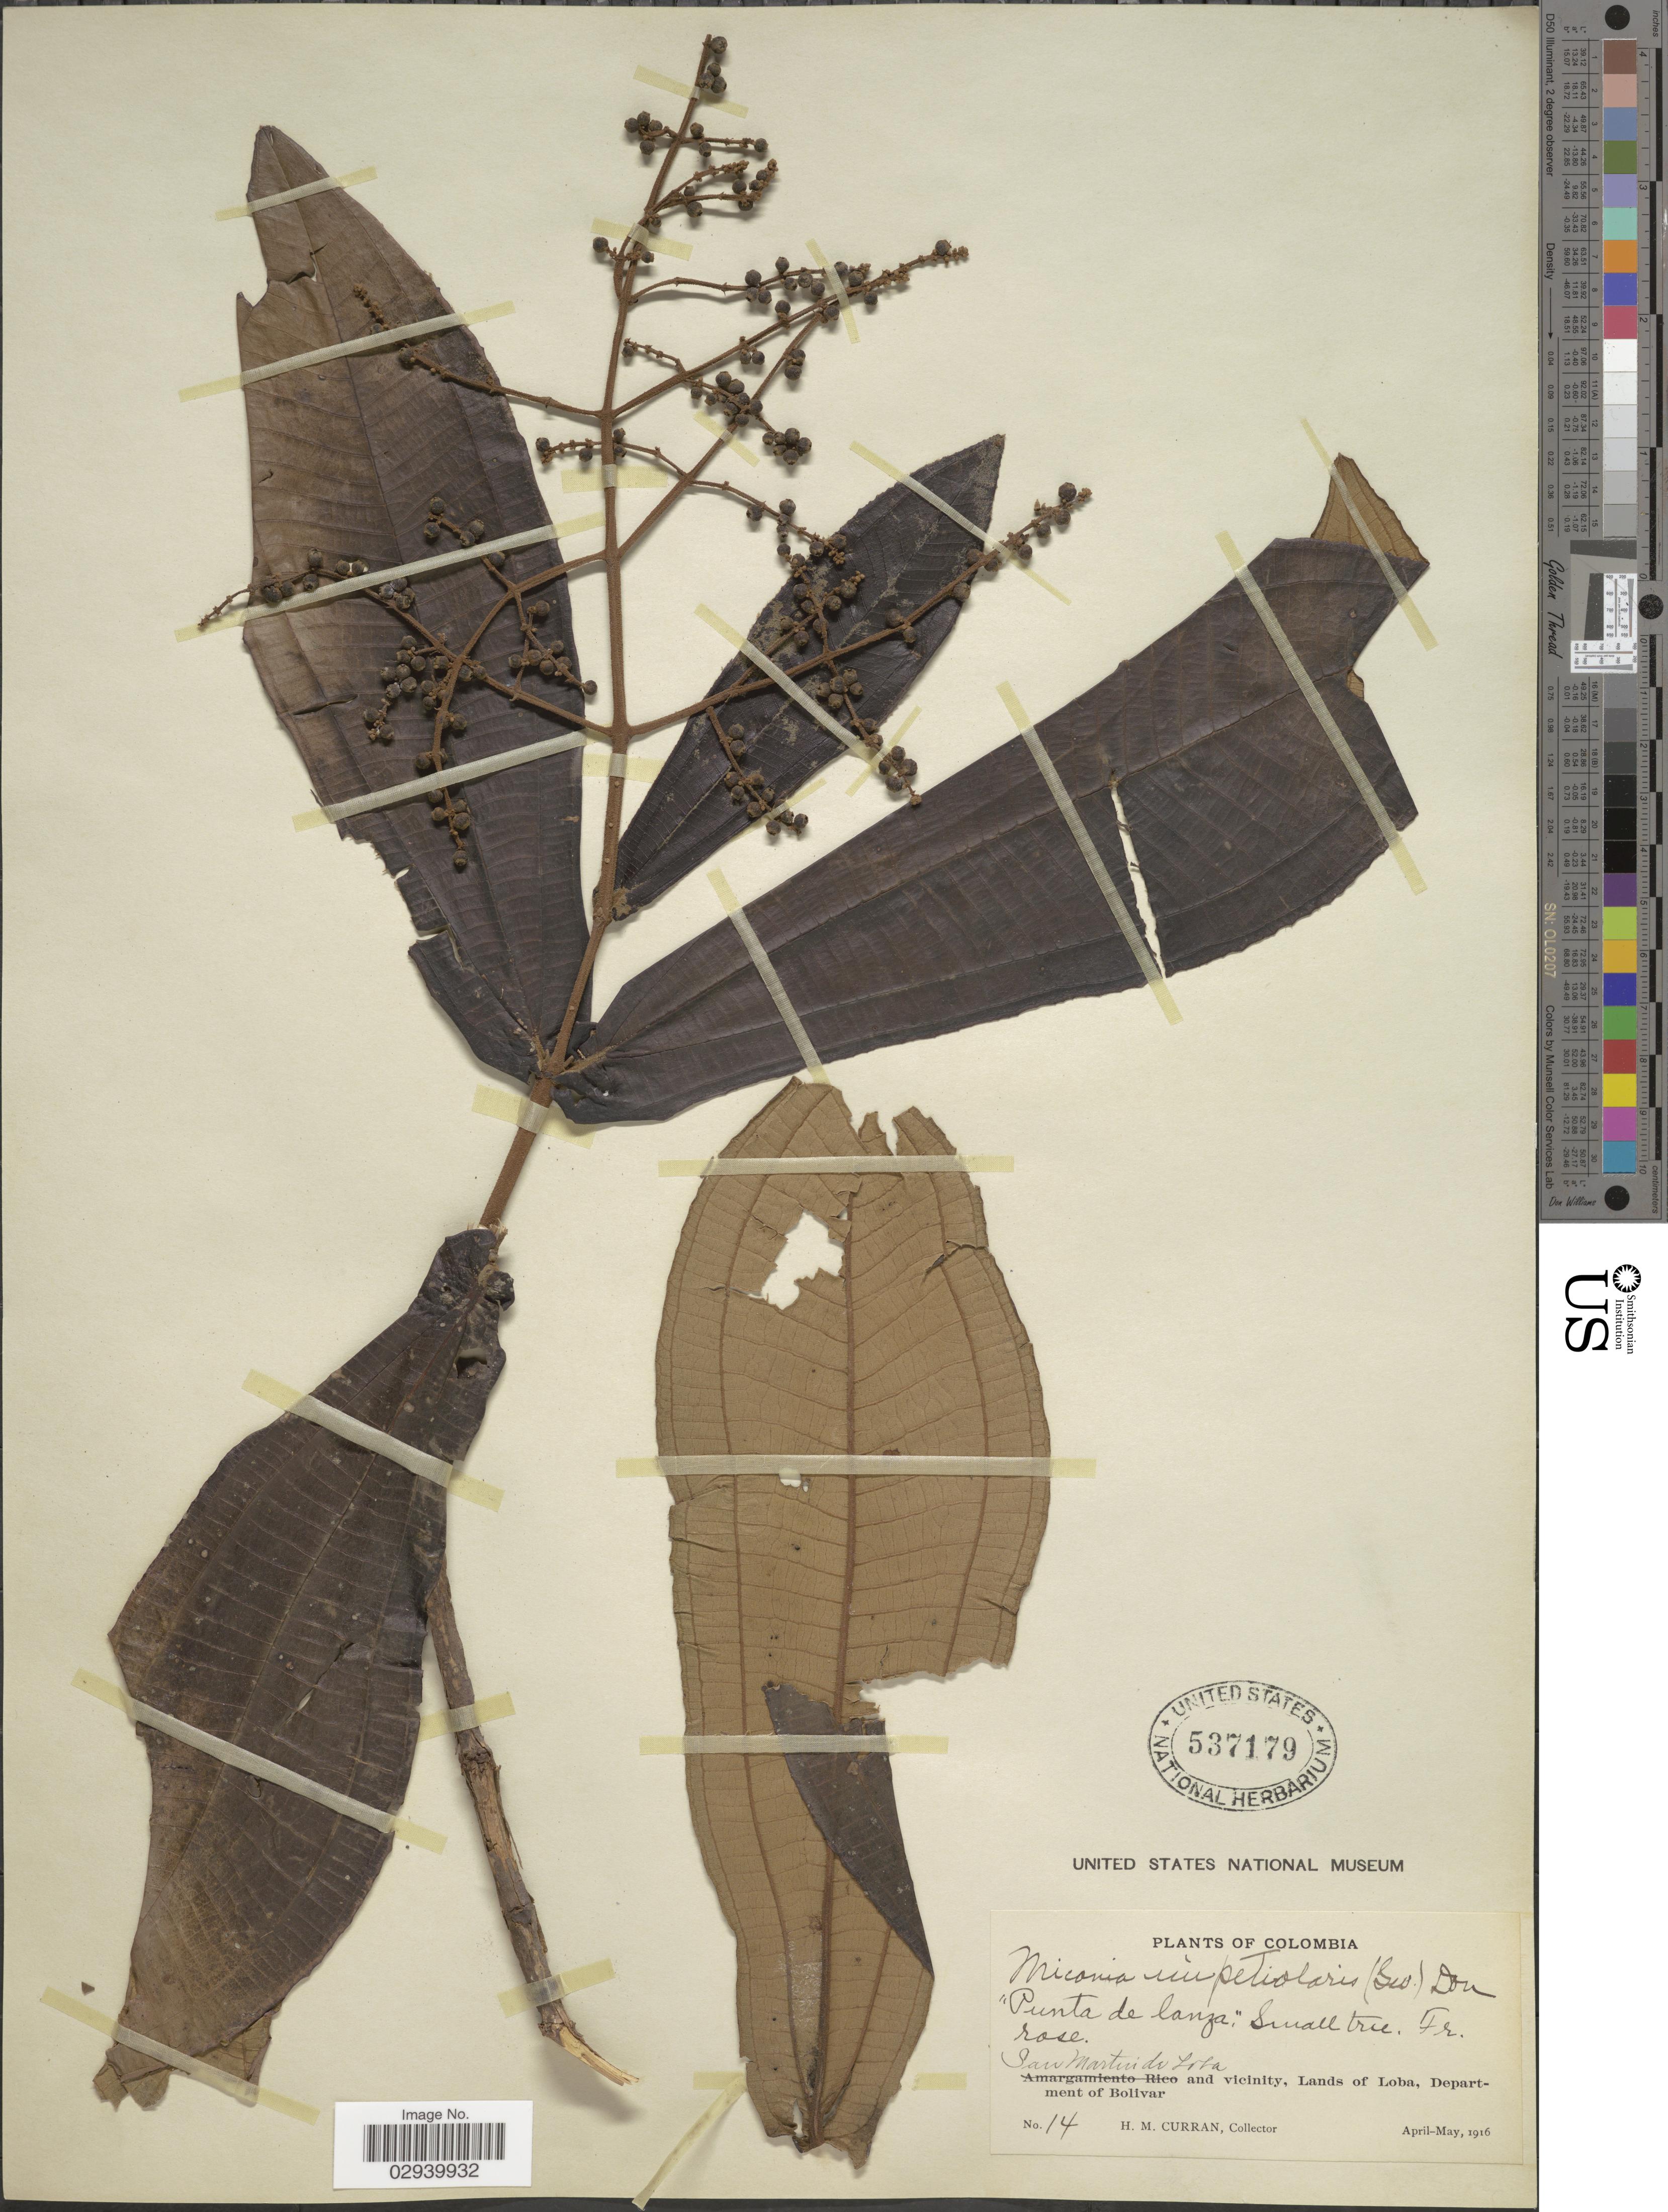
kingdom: Plantae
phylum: Tracheophyta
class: Magnoliopsida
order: Myrtales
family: Melastomataceae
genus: Miconia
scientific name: Miconia impetiolaris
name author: (Sw.) D. Don ex DC.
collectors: H. M. Curran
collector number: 14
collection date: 1916-04/1916-05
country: Colombia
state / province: Bolívar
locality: San Martin de Loba and vicinity, Lands of Loba, Department of Bolivar.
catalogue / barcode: US 537179